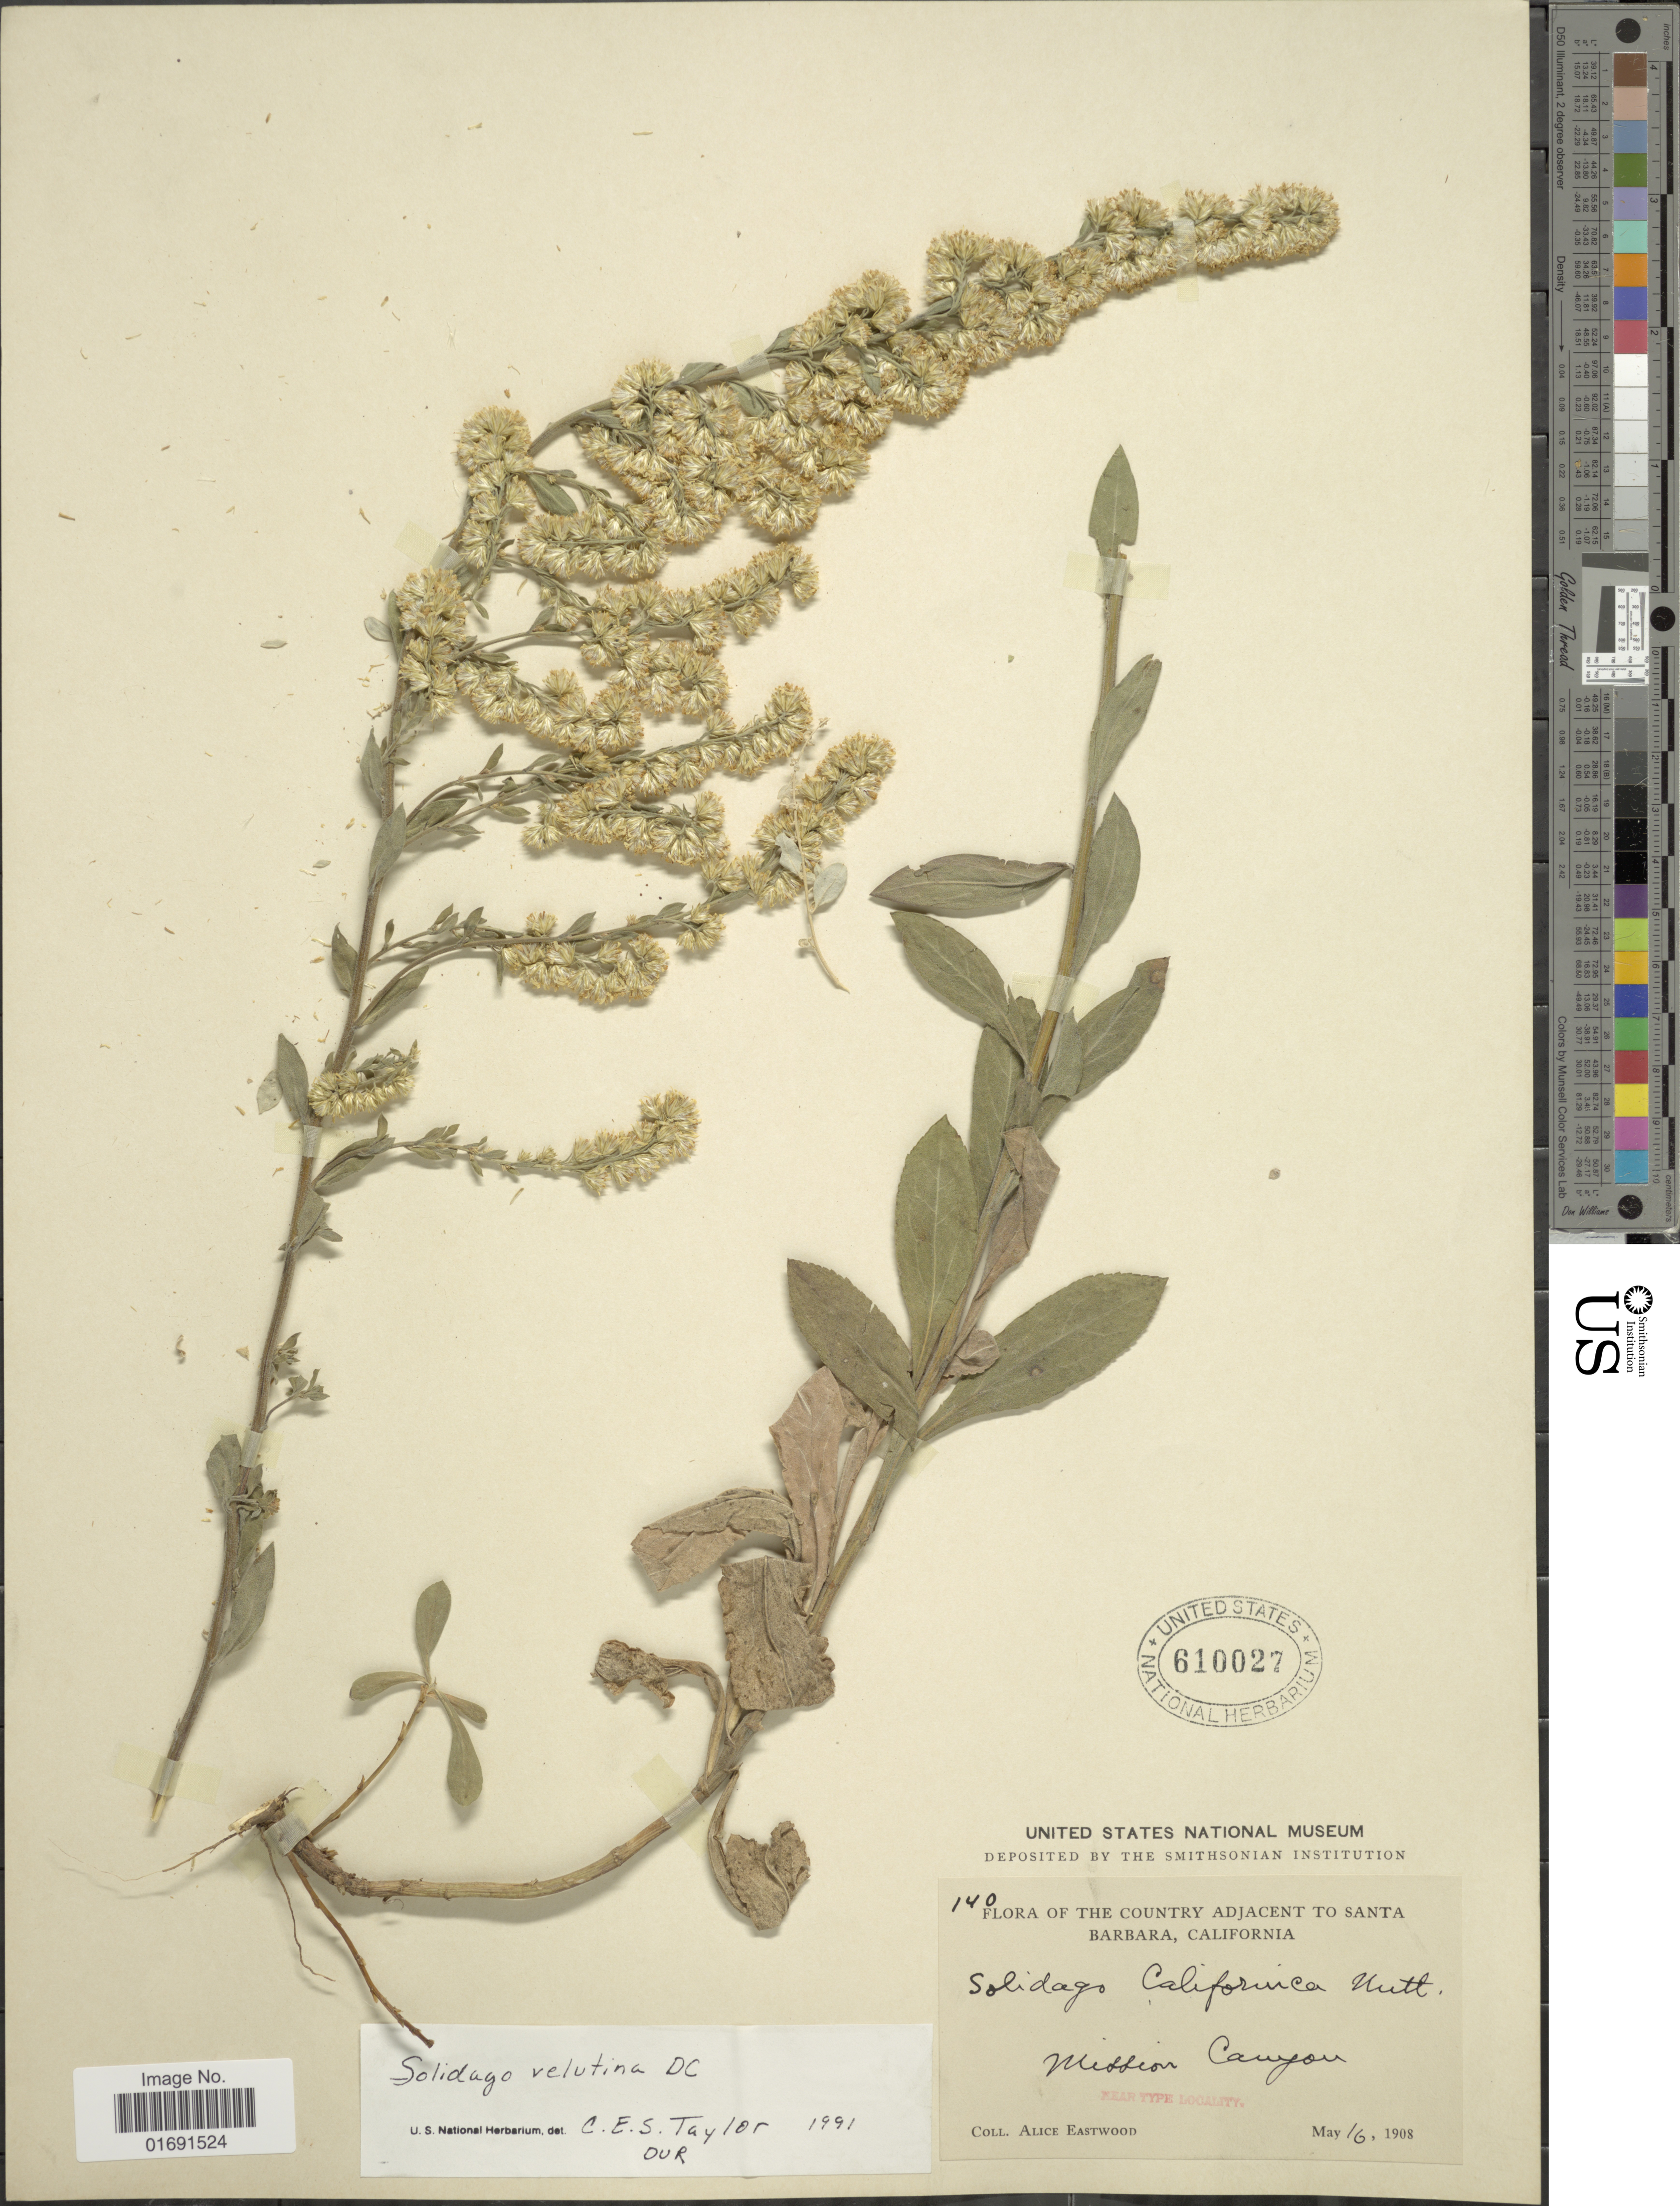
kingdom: Plantae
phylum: Tracheophyta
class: Magnoliopsida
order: Asterales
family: Asteraceae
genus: Solidago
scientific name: Solidago velutina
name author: DC.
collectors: A. Eastwood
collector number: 140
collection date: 1908-05-16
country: United States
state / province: California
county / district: Santa Barbara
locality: Country Adjacent to Santa Barbara, Mission Canyon, near Type Locality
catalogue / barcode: US 610027